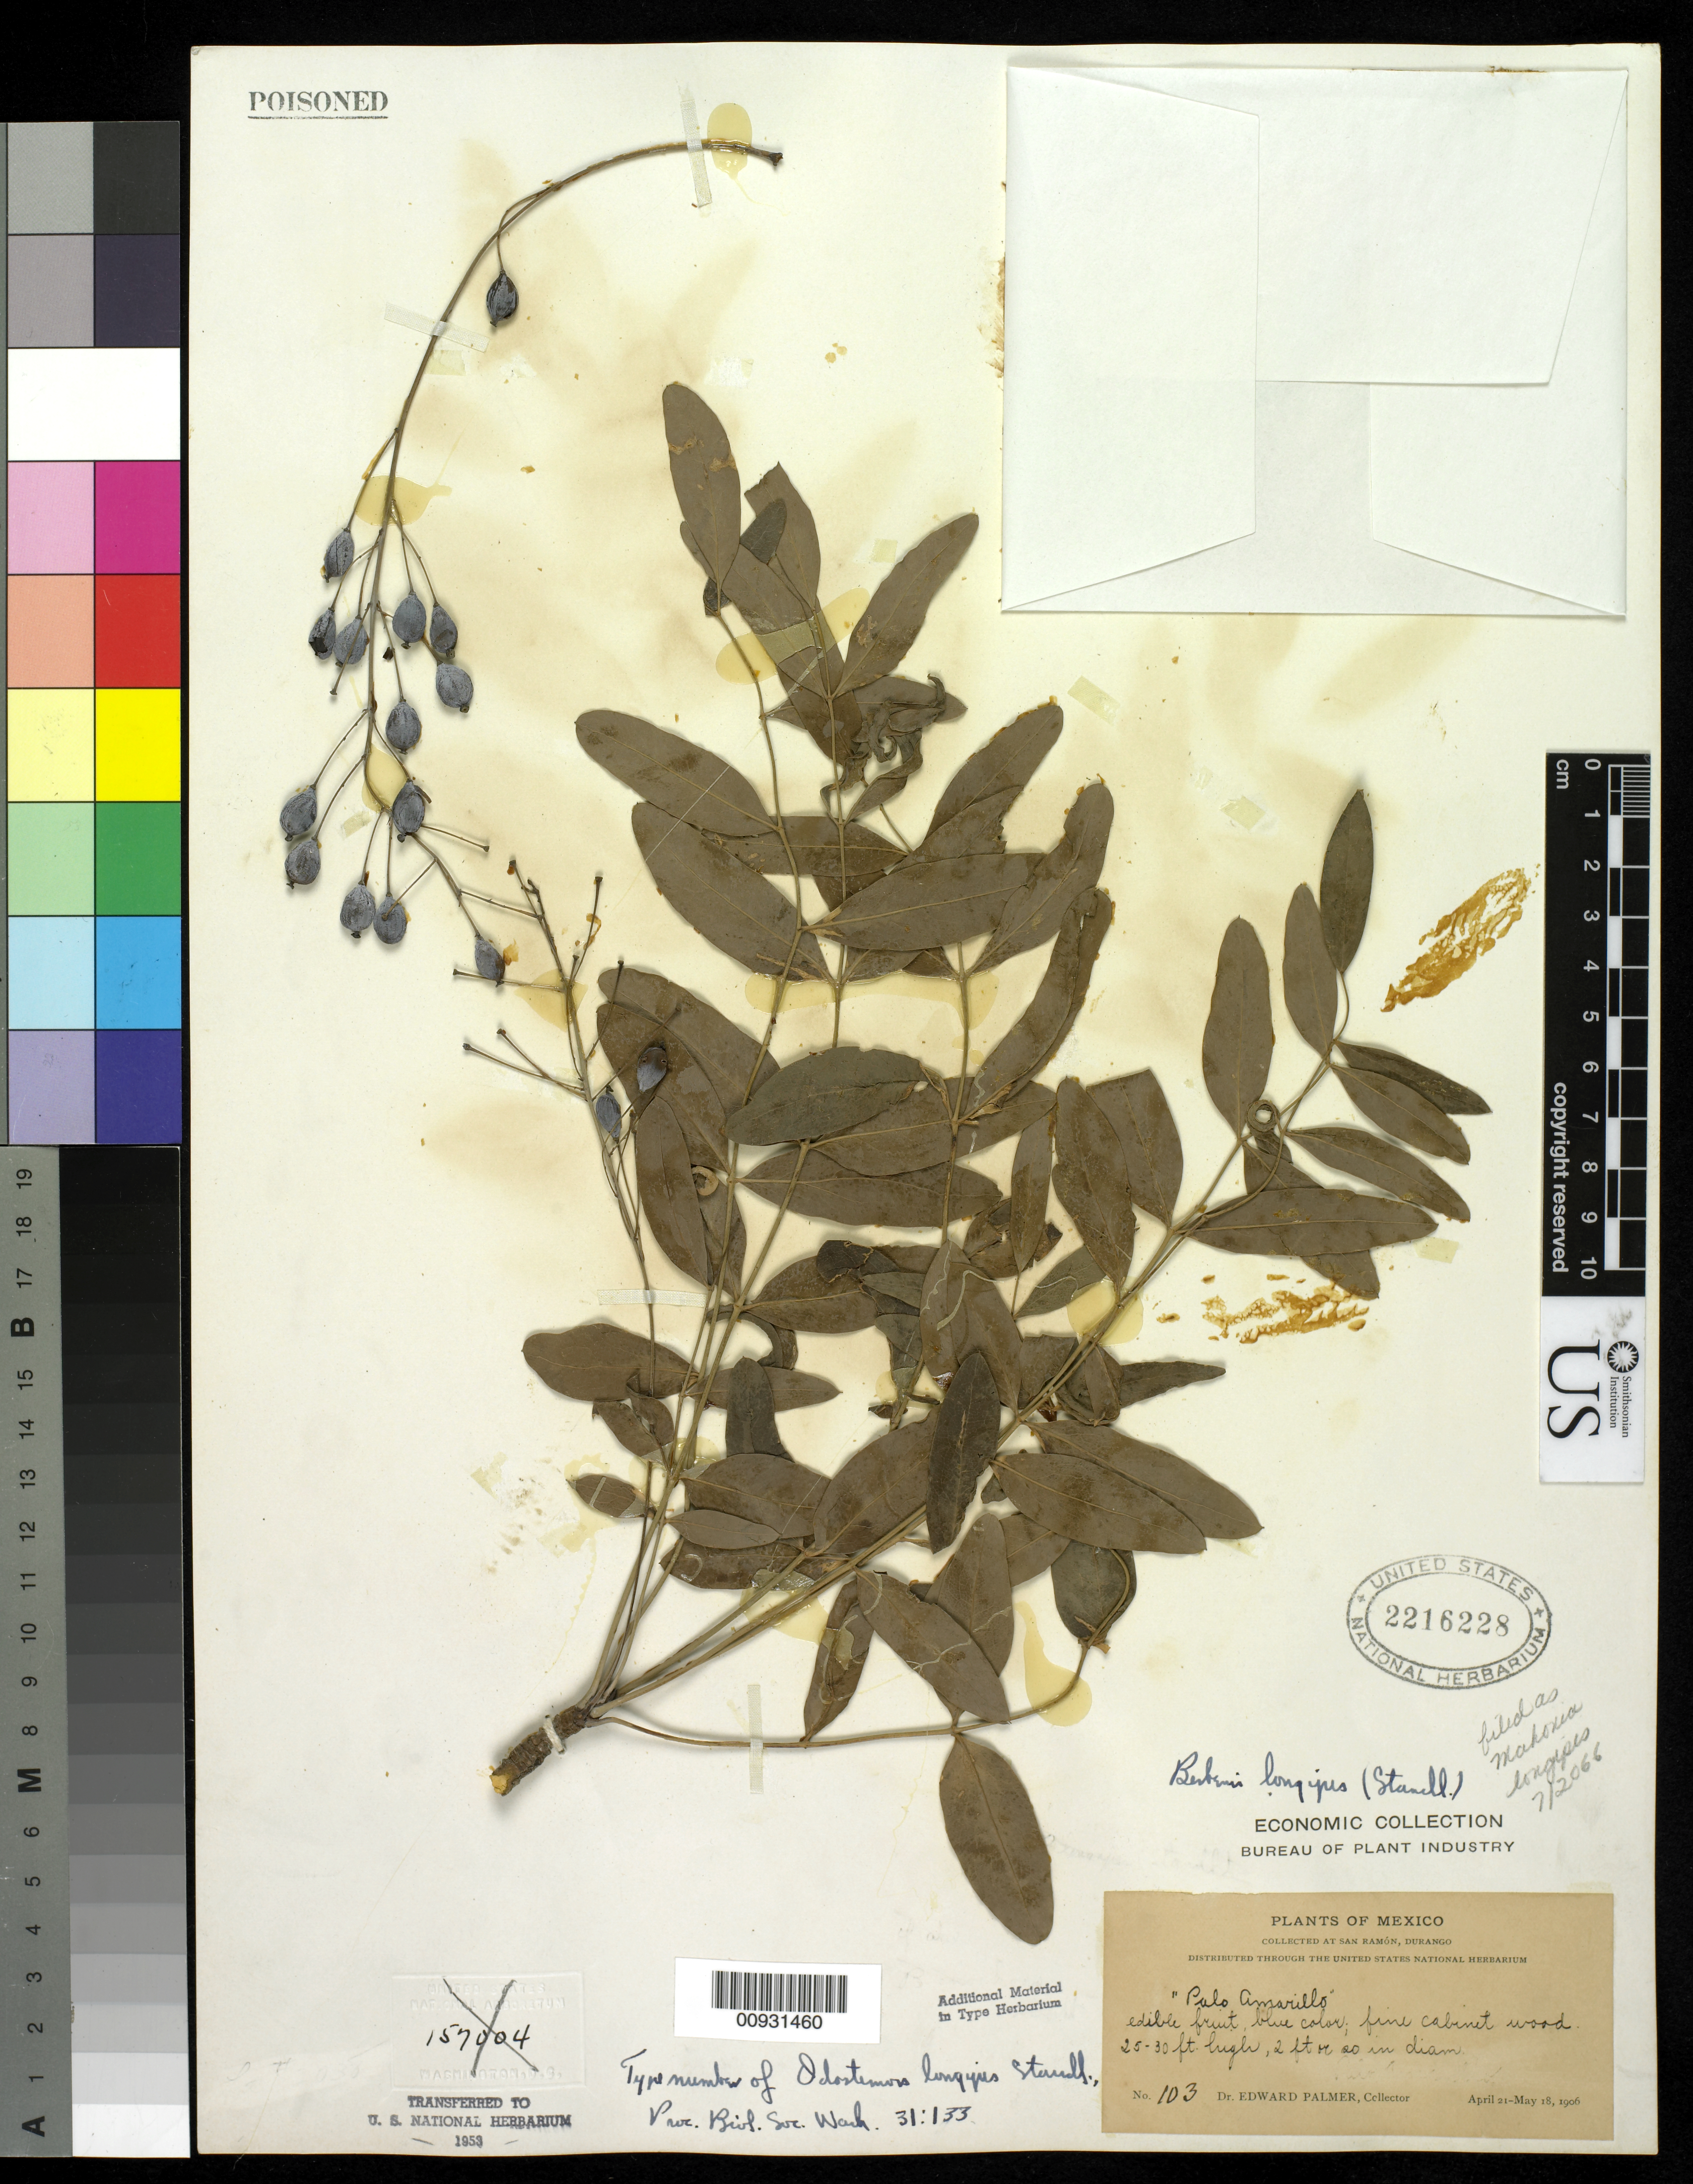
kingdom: Plantae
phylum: Tracheophyta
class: Magnoliopsida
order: Ranunculales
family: Berberidaceae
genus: Odostemon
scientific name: Odostemon longipes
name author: Standl.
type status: Isotype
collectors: E. Palmer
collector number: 103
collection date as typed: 21 Apr 1906 to 18 May 1906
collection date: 1906-04-21/1906-05-18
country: Mexico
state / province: Durango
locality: San Ramón.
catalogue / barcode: US 2216228